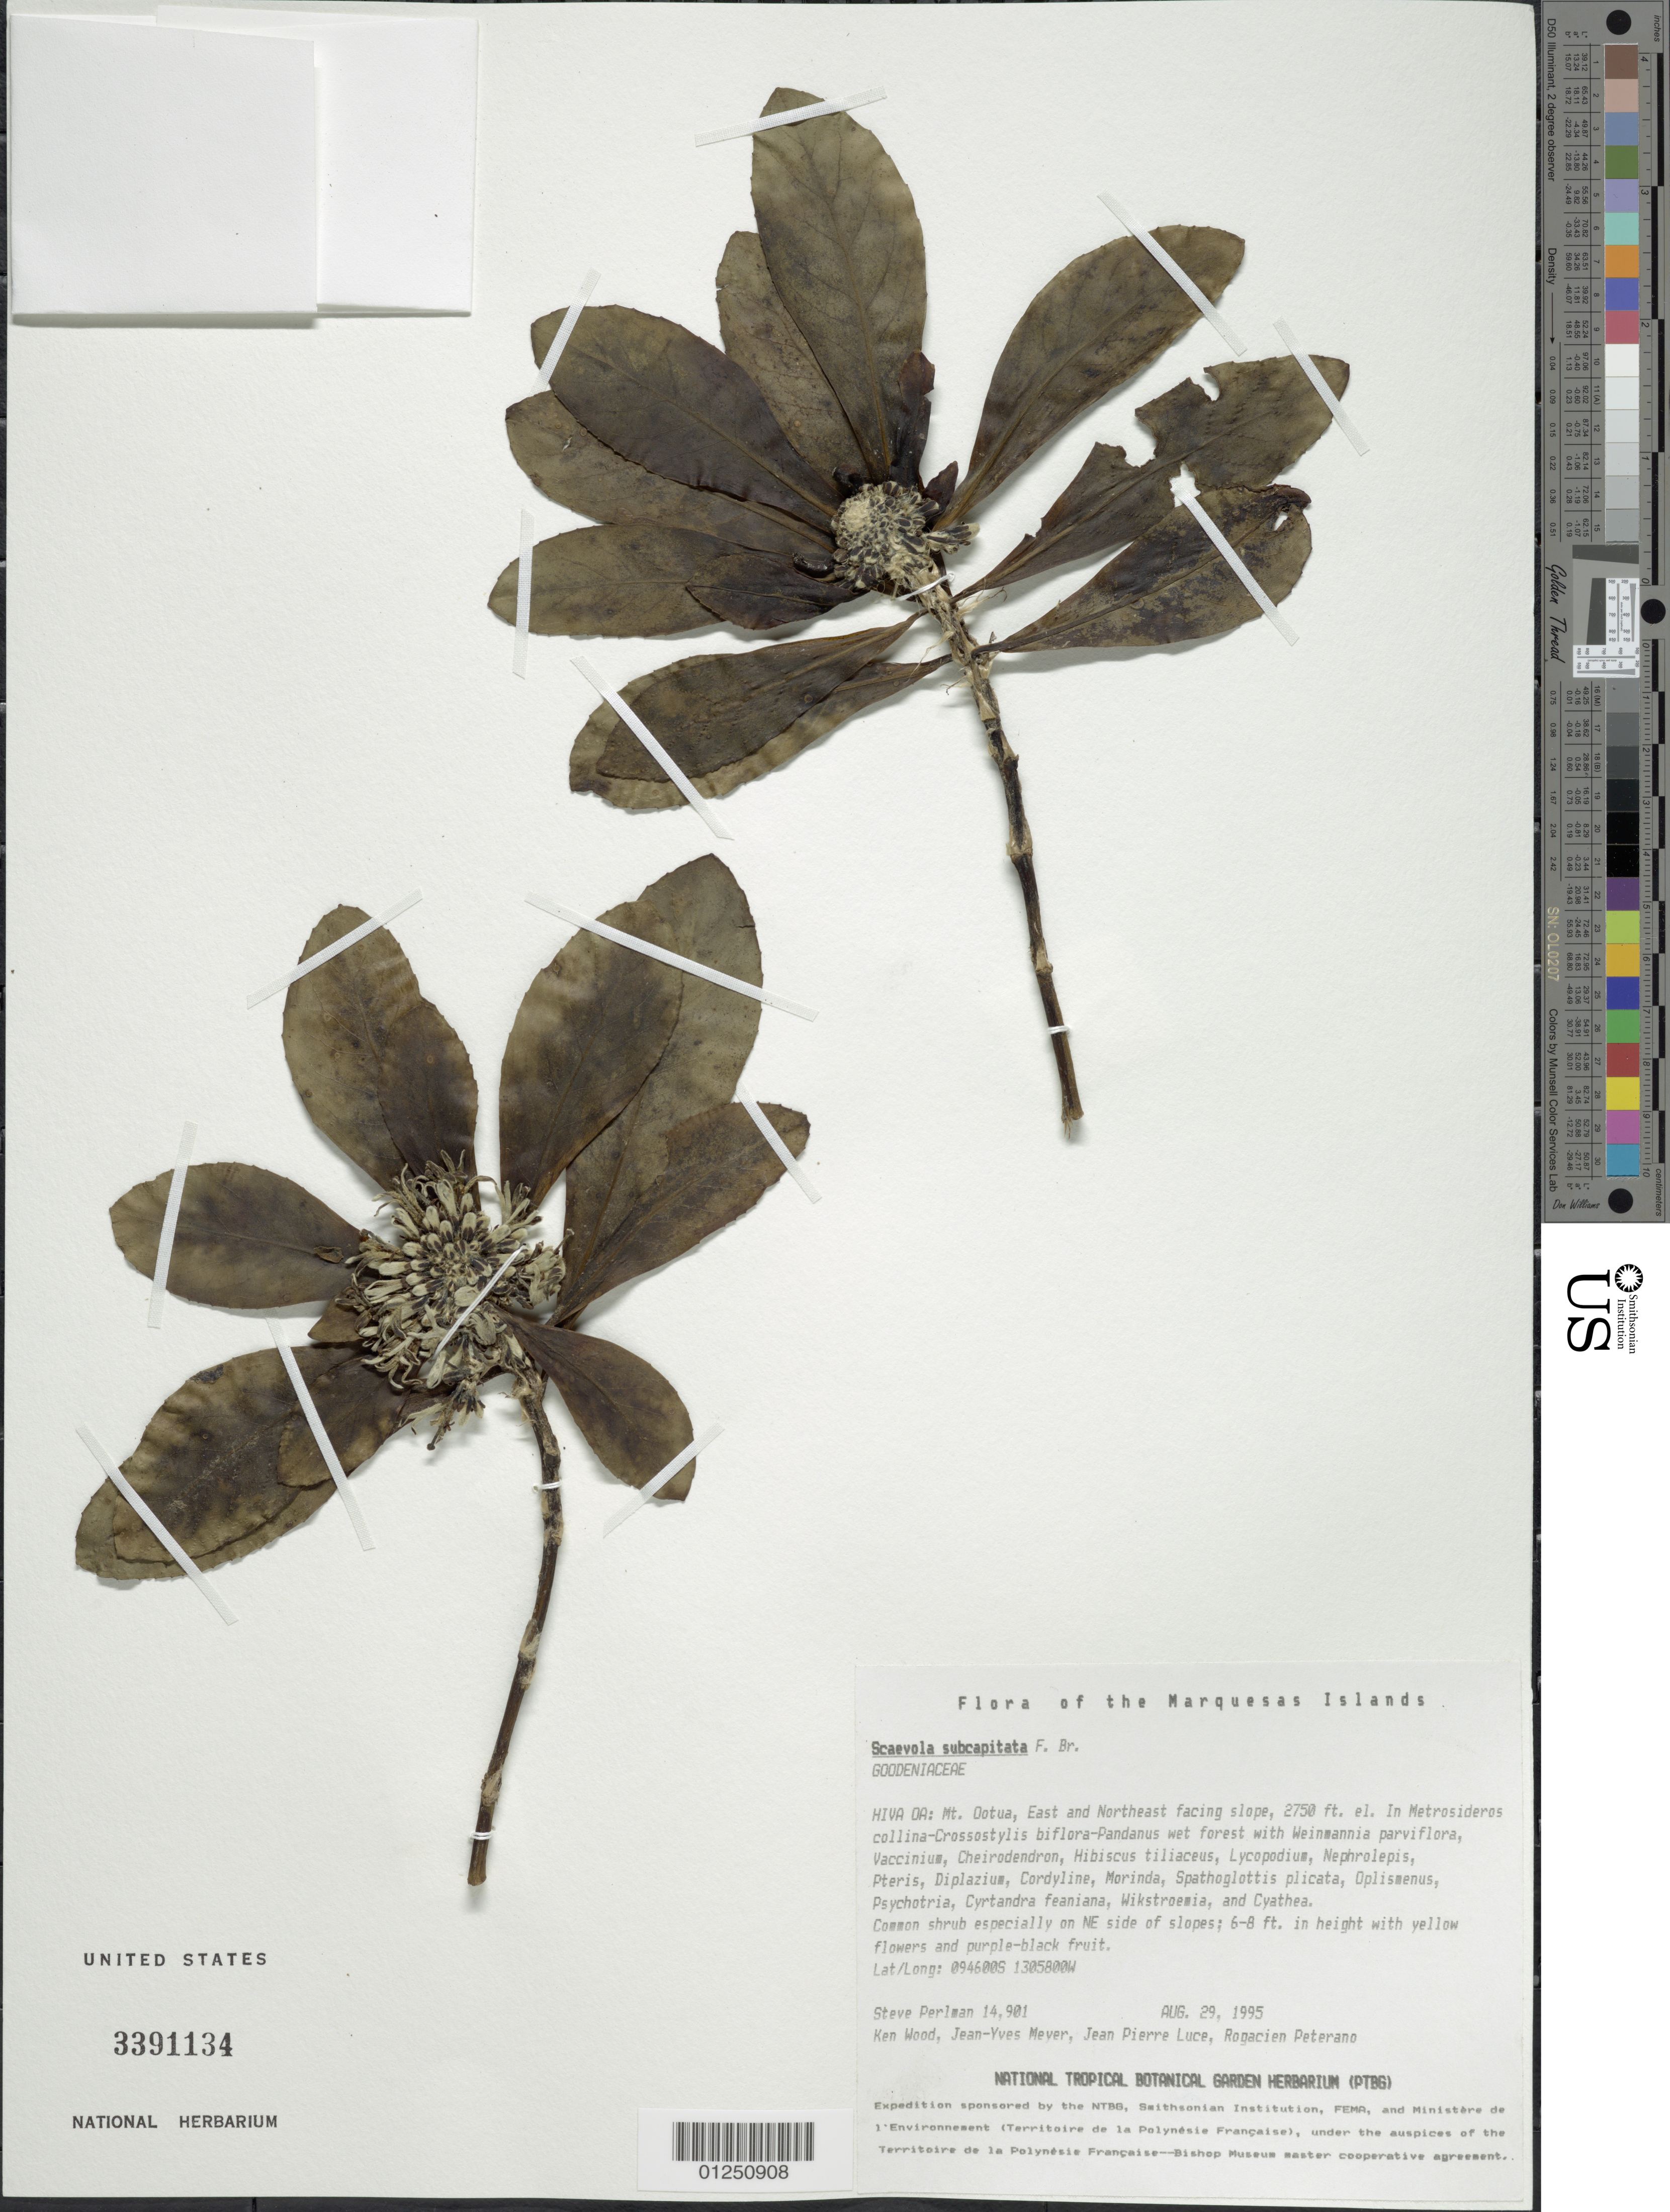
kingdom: Plantae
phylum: Tracheophyta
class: Magnoliopsida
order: Asterales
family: Goodeniaceae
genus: Scaevola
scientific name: Scaevola subcapitata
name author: F. Br.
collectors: S. P. Perlman, K. R. Wood, J.-Y. Meyer, J. Luce & R. Peterano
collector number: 14901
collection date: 1995-08-29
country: French Polynesia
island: Hiva Oa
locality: Mt. Ootua, E and NE facing slope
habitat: In Metrosideros collina - Crossostylis biflora - Pandanus wet forest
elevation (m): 838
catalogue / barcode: US 3391134